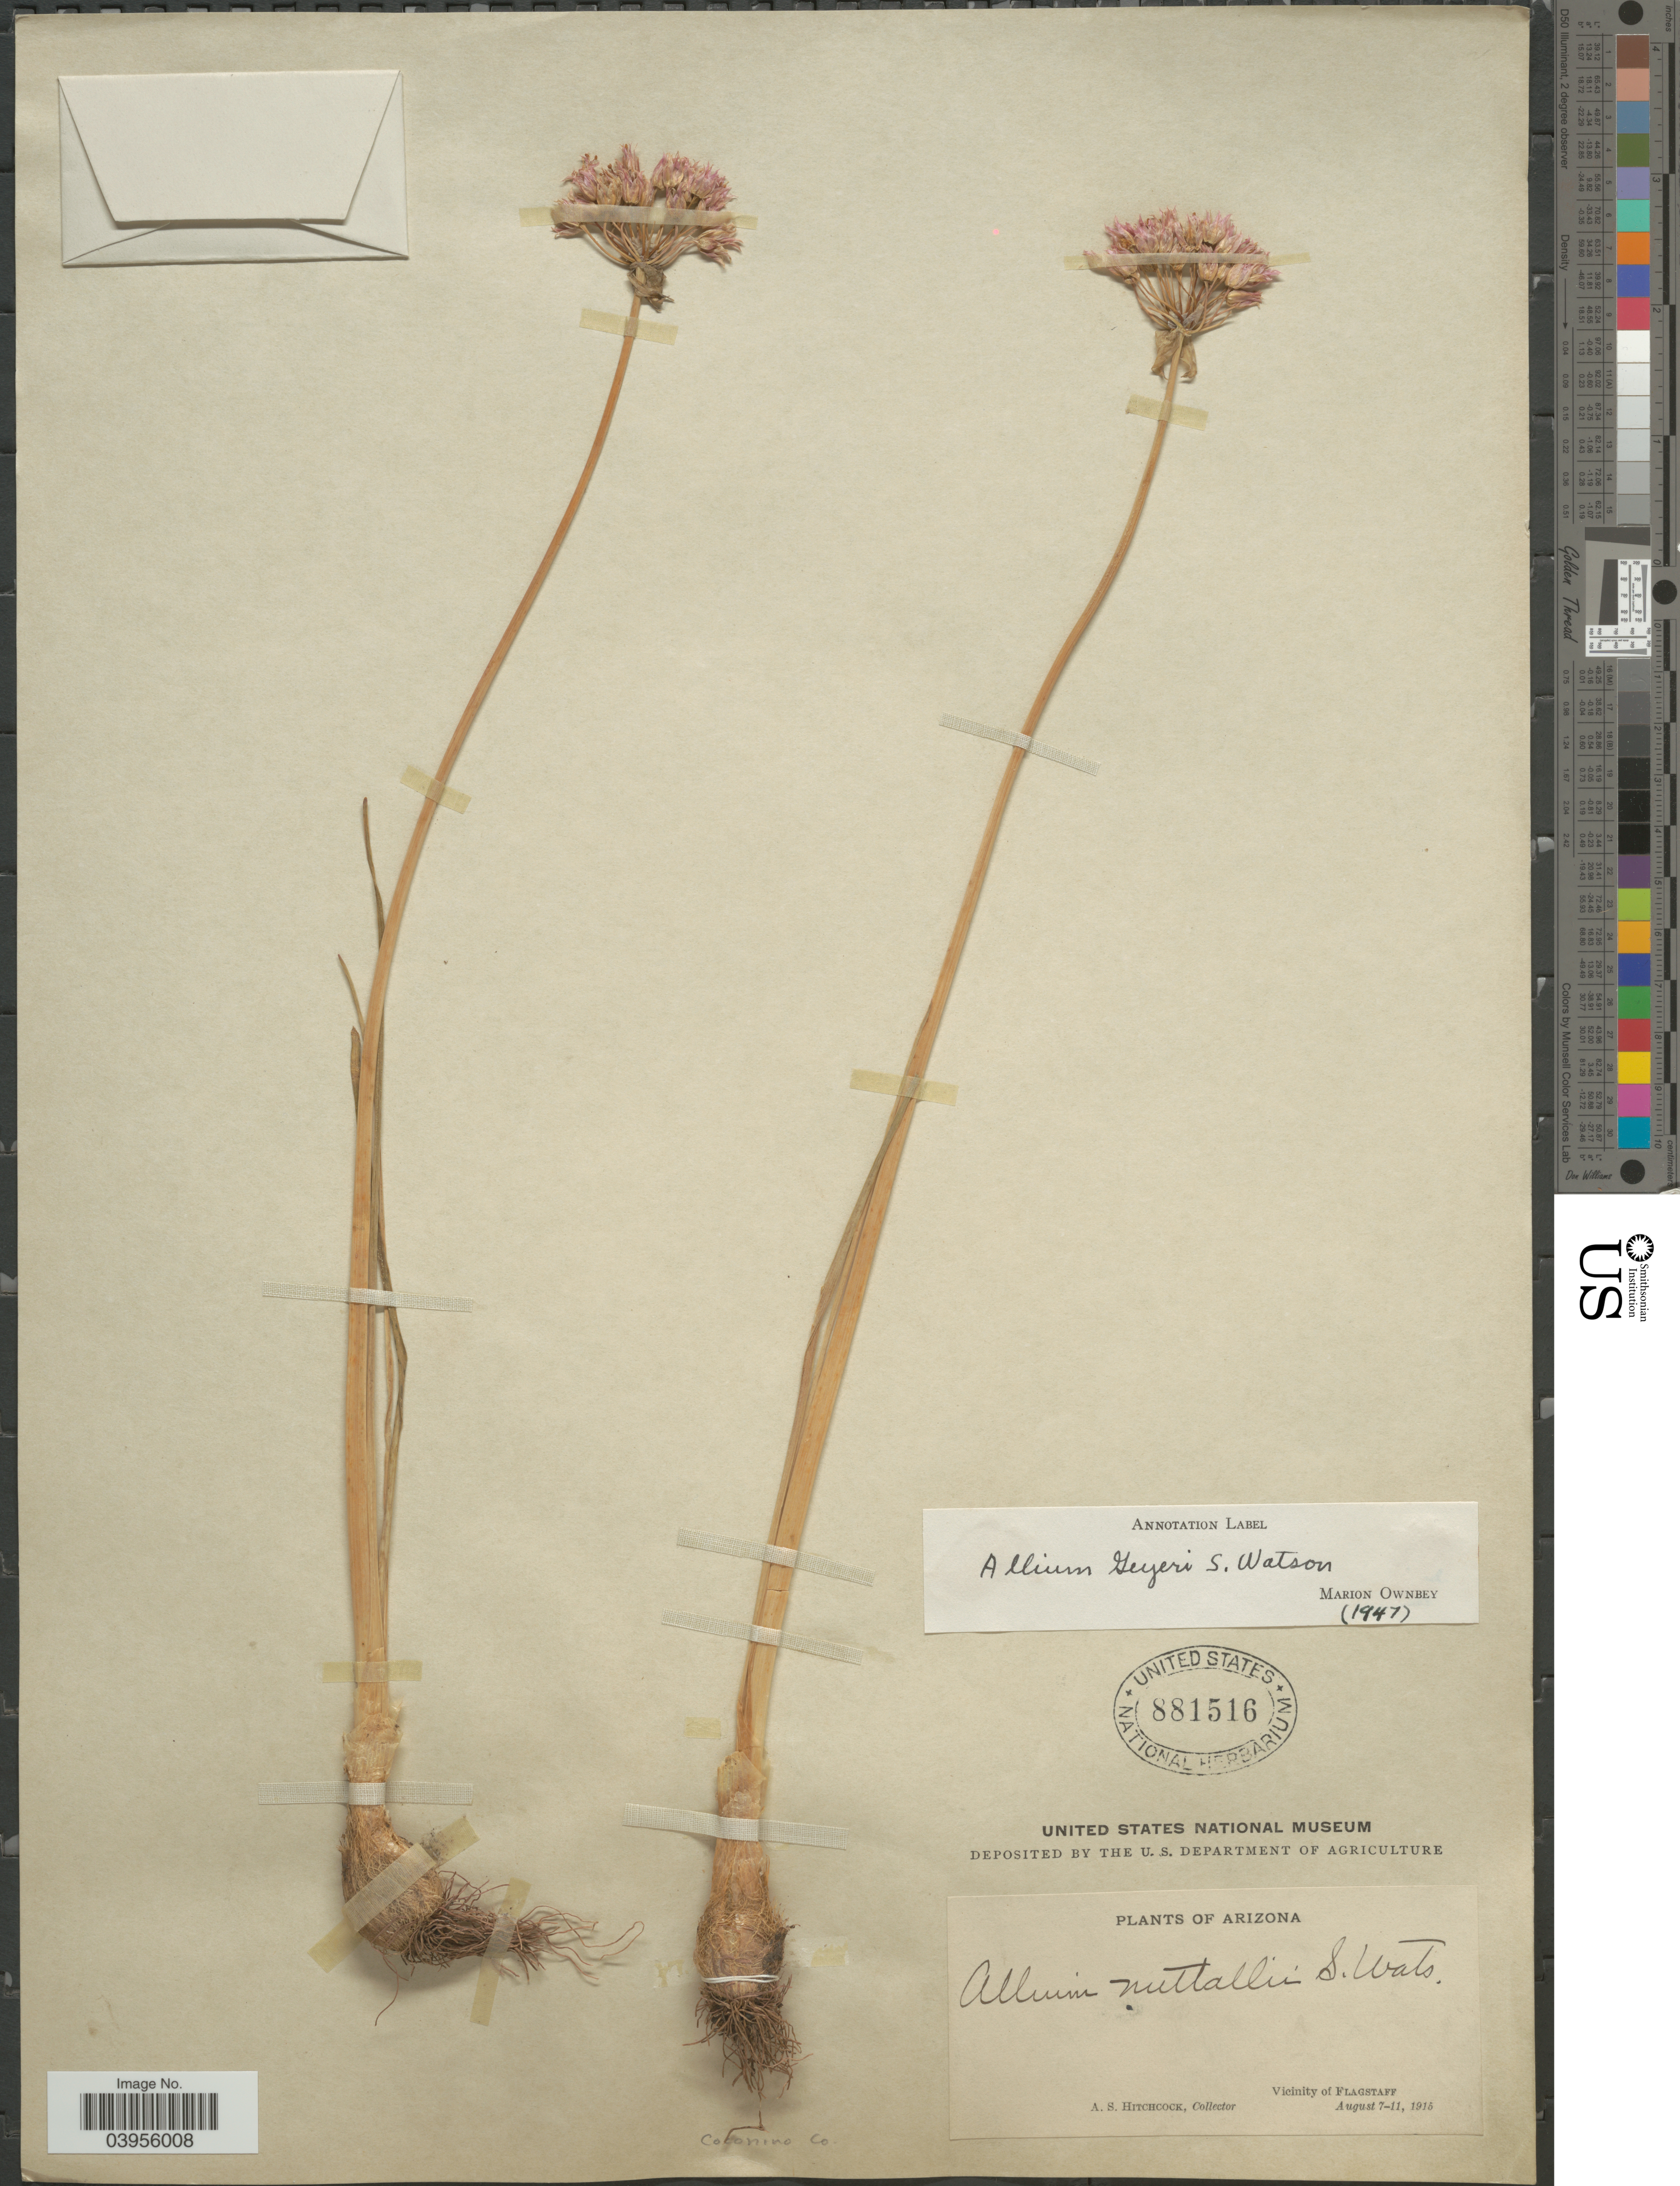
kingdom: Plantae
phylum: Tracheophyta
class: Liliopsida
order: Asparagales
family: Amaryllidaceae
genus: Allium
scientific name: Allium geyeri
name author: S. Watson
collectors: A. S. Hitchcock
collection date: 1915-08-07/1915-08-11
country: United States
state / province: Arizona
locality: Coconino Co. Vicinity of Flagstaff.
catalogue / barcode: US 881516